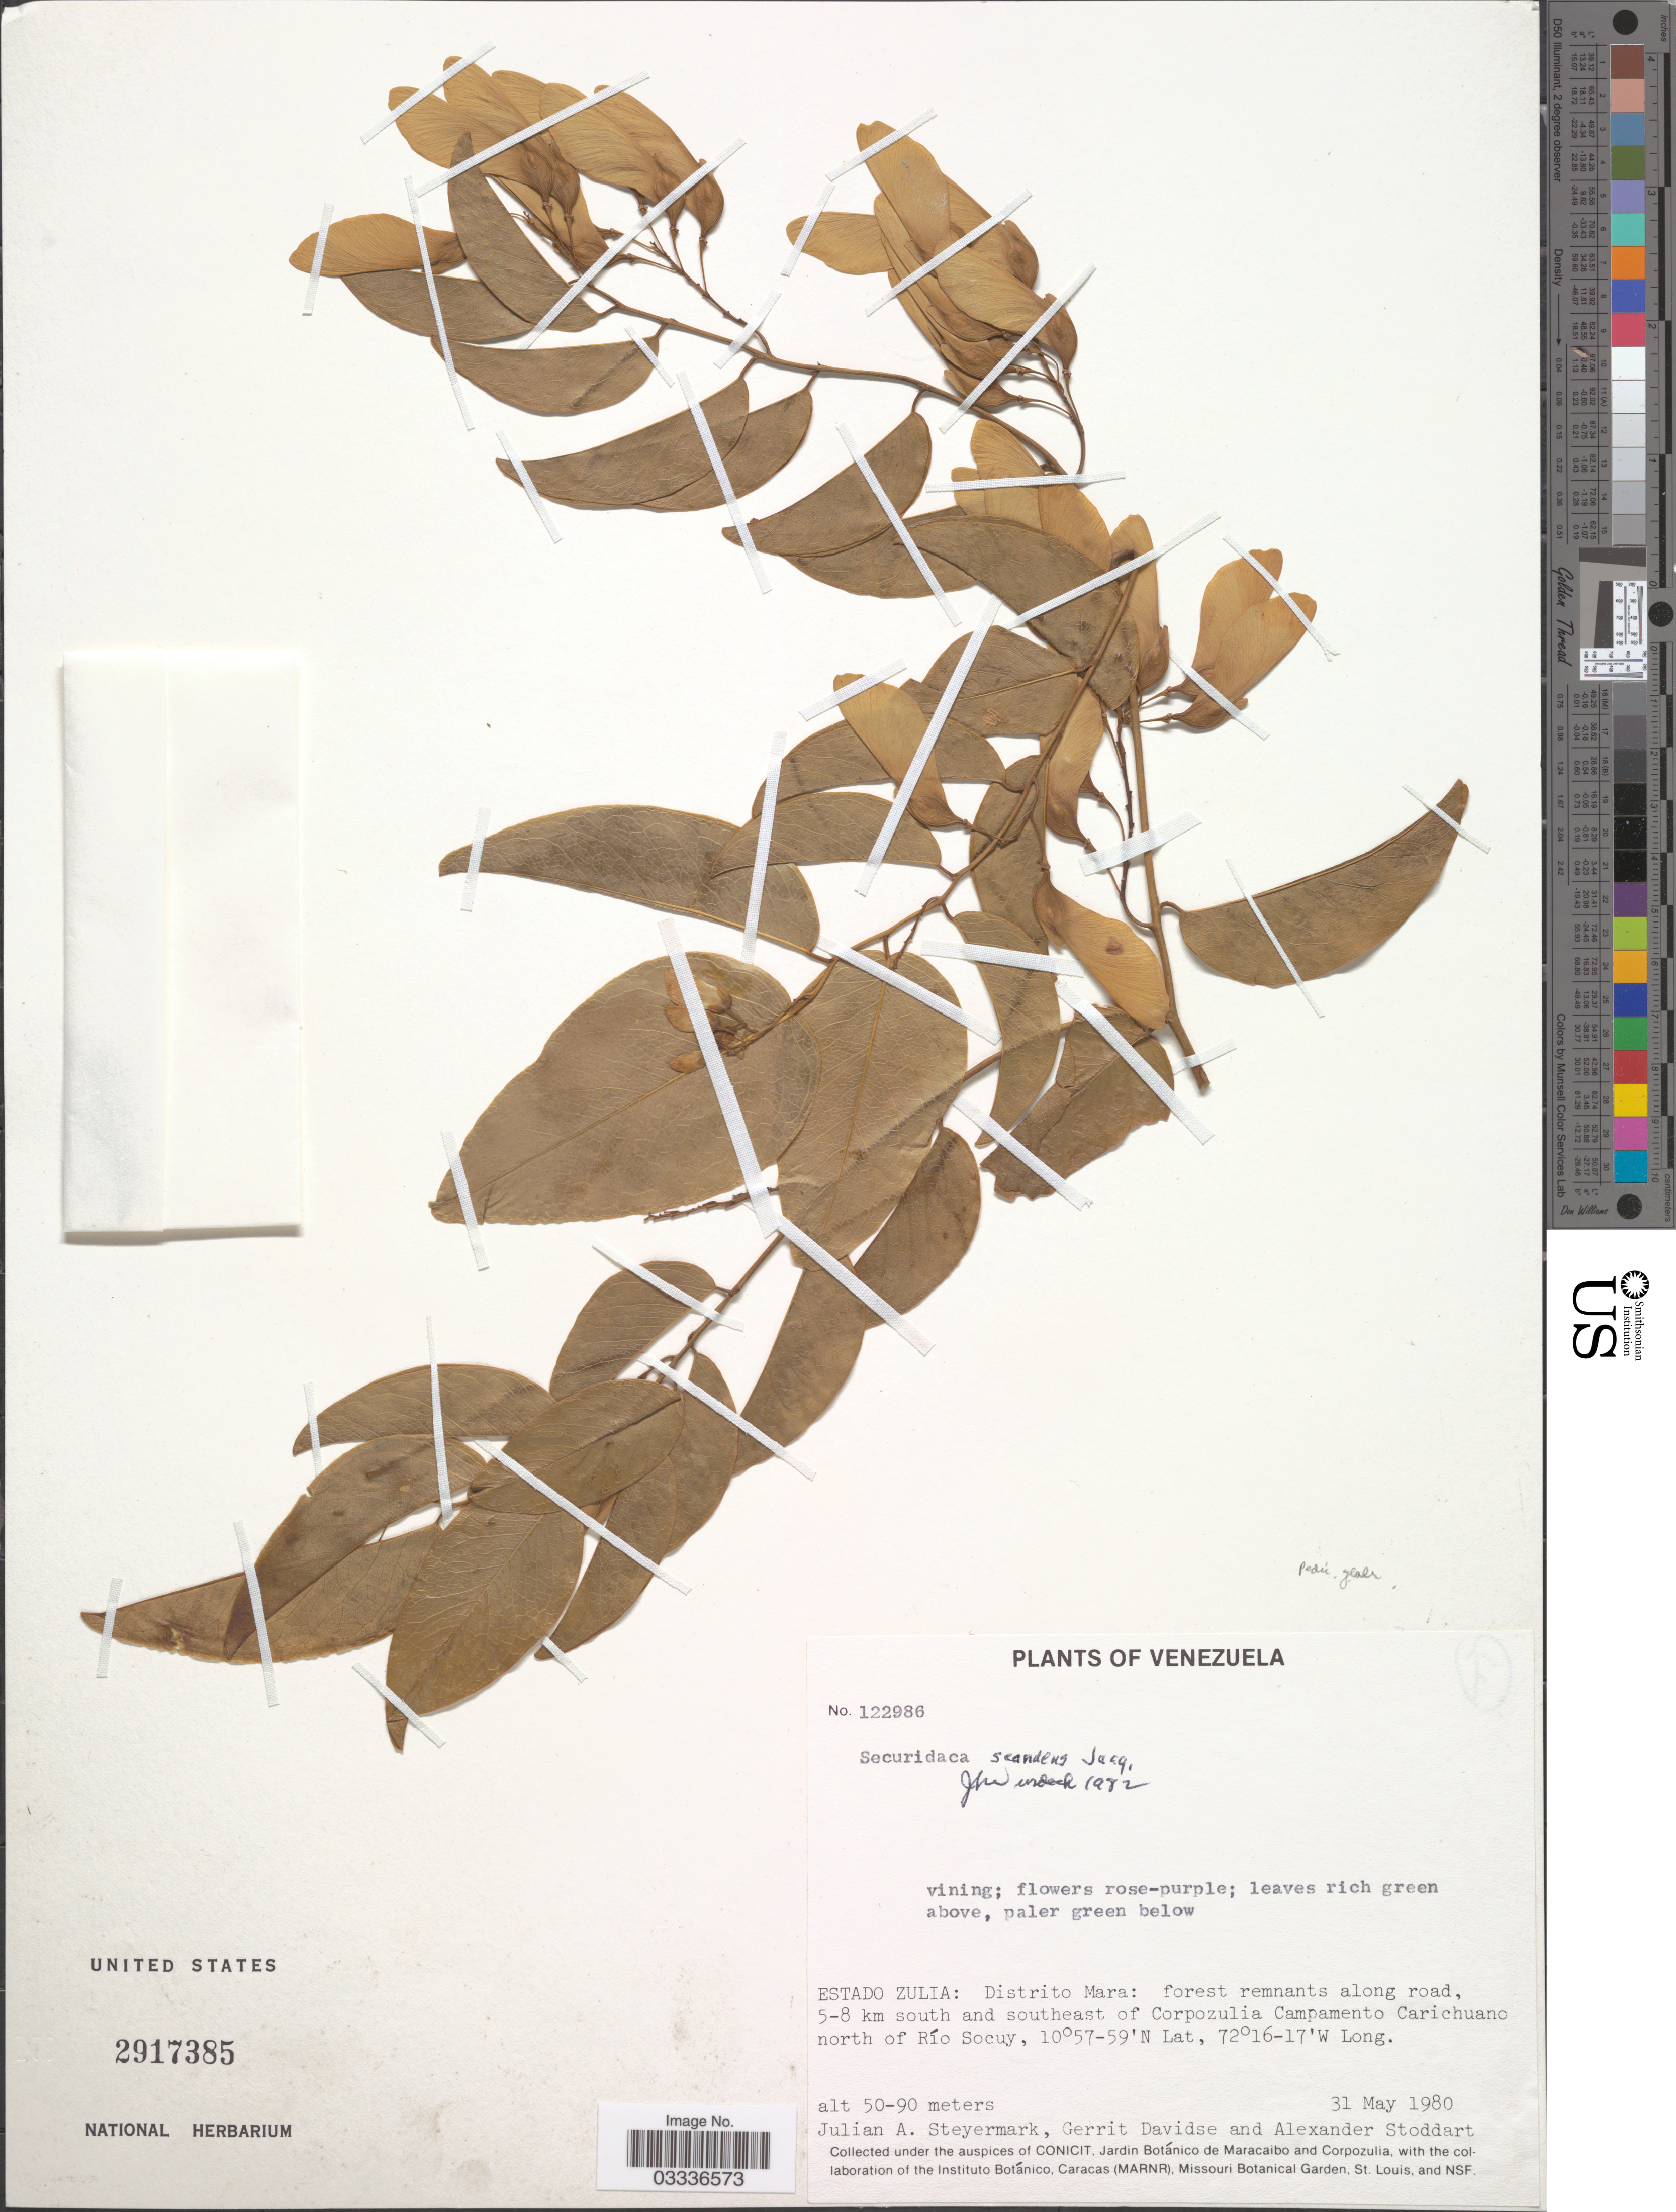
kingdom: Plantae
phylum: Tracheophyta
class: Magnoliopsida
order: Fabales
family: Polygalaceae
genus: Securidaca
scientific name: Securidaca scandens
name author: Jacq.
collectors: J. Steyermark, G. Davidse & A. Stoddart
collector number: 122986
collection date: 1980-05-31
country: Venezuela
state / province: Zulia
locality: Distrito Mara: 5-8 km south and southeast of Corpozulia Campamento Carichuano north of Río Socuy.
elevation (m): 50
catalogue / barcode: US 2917385